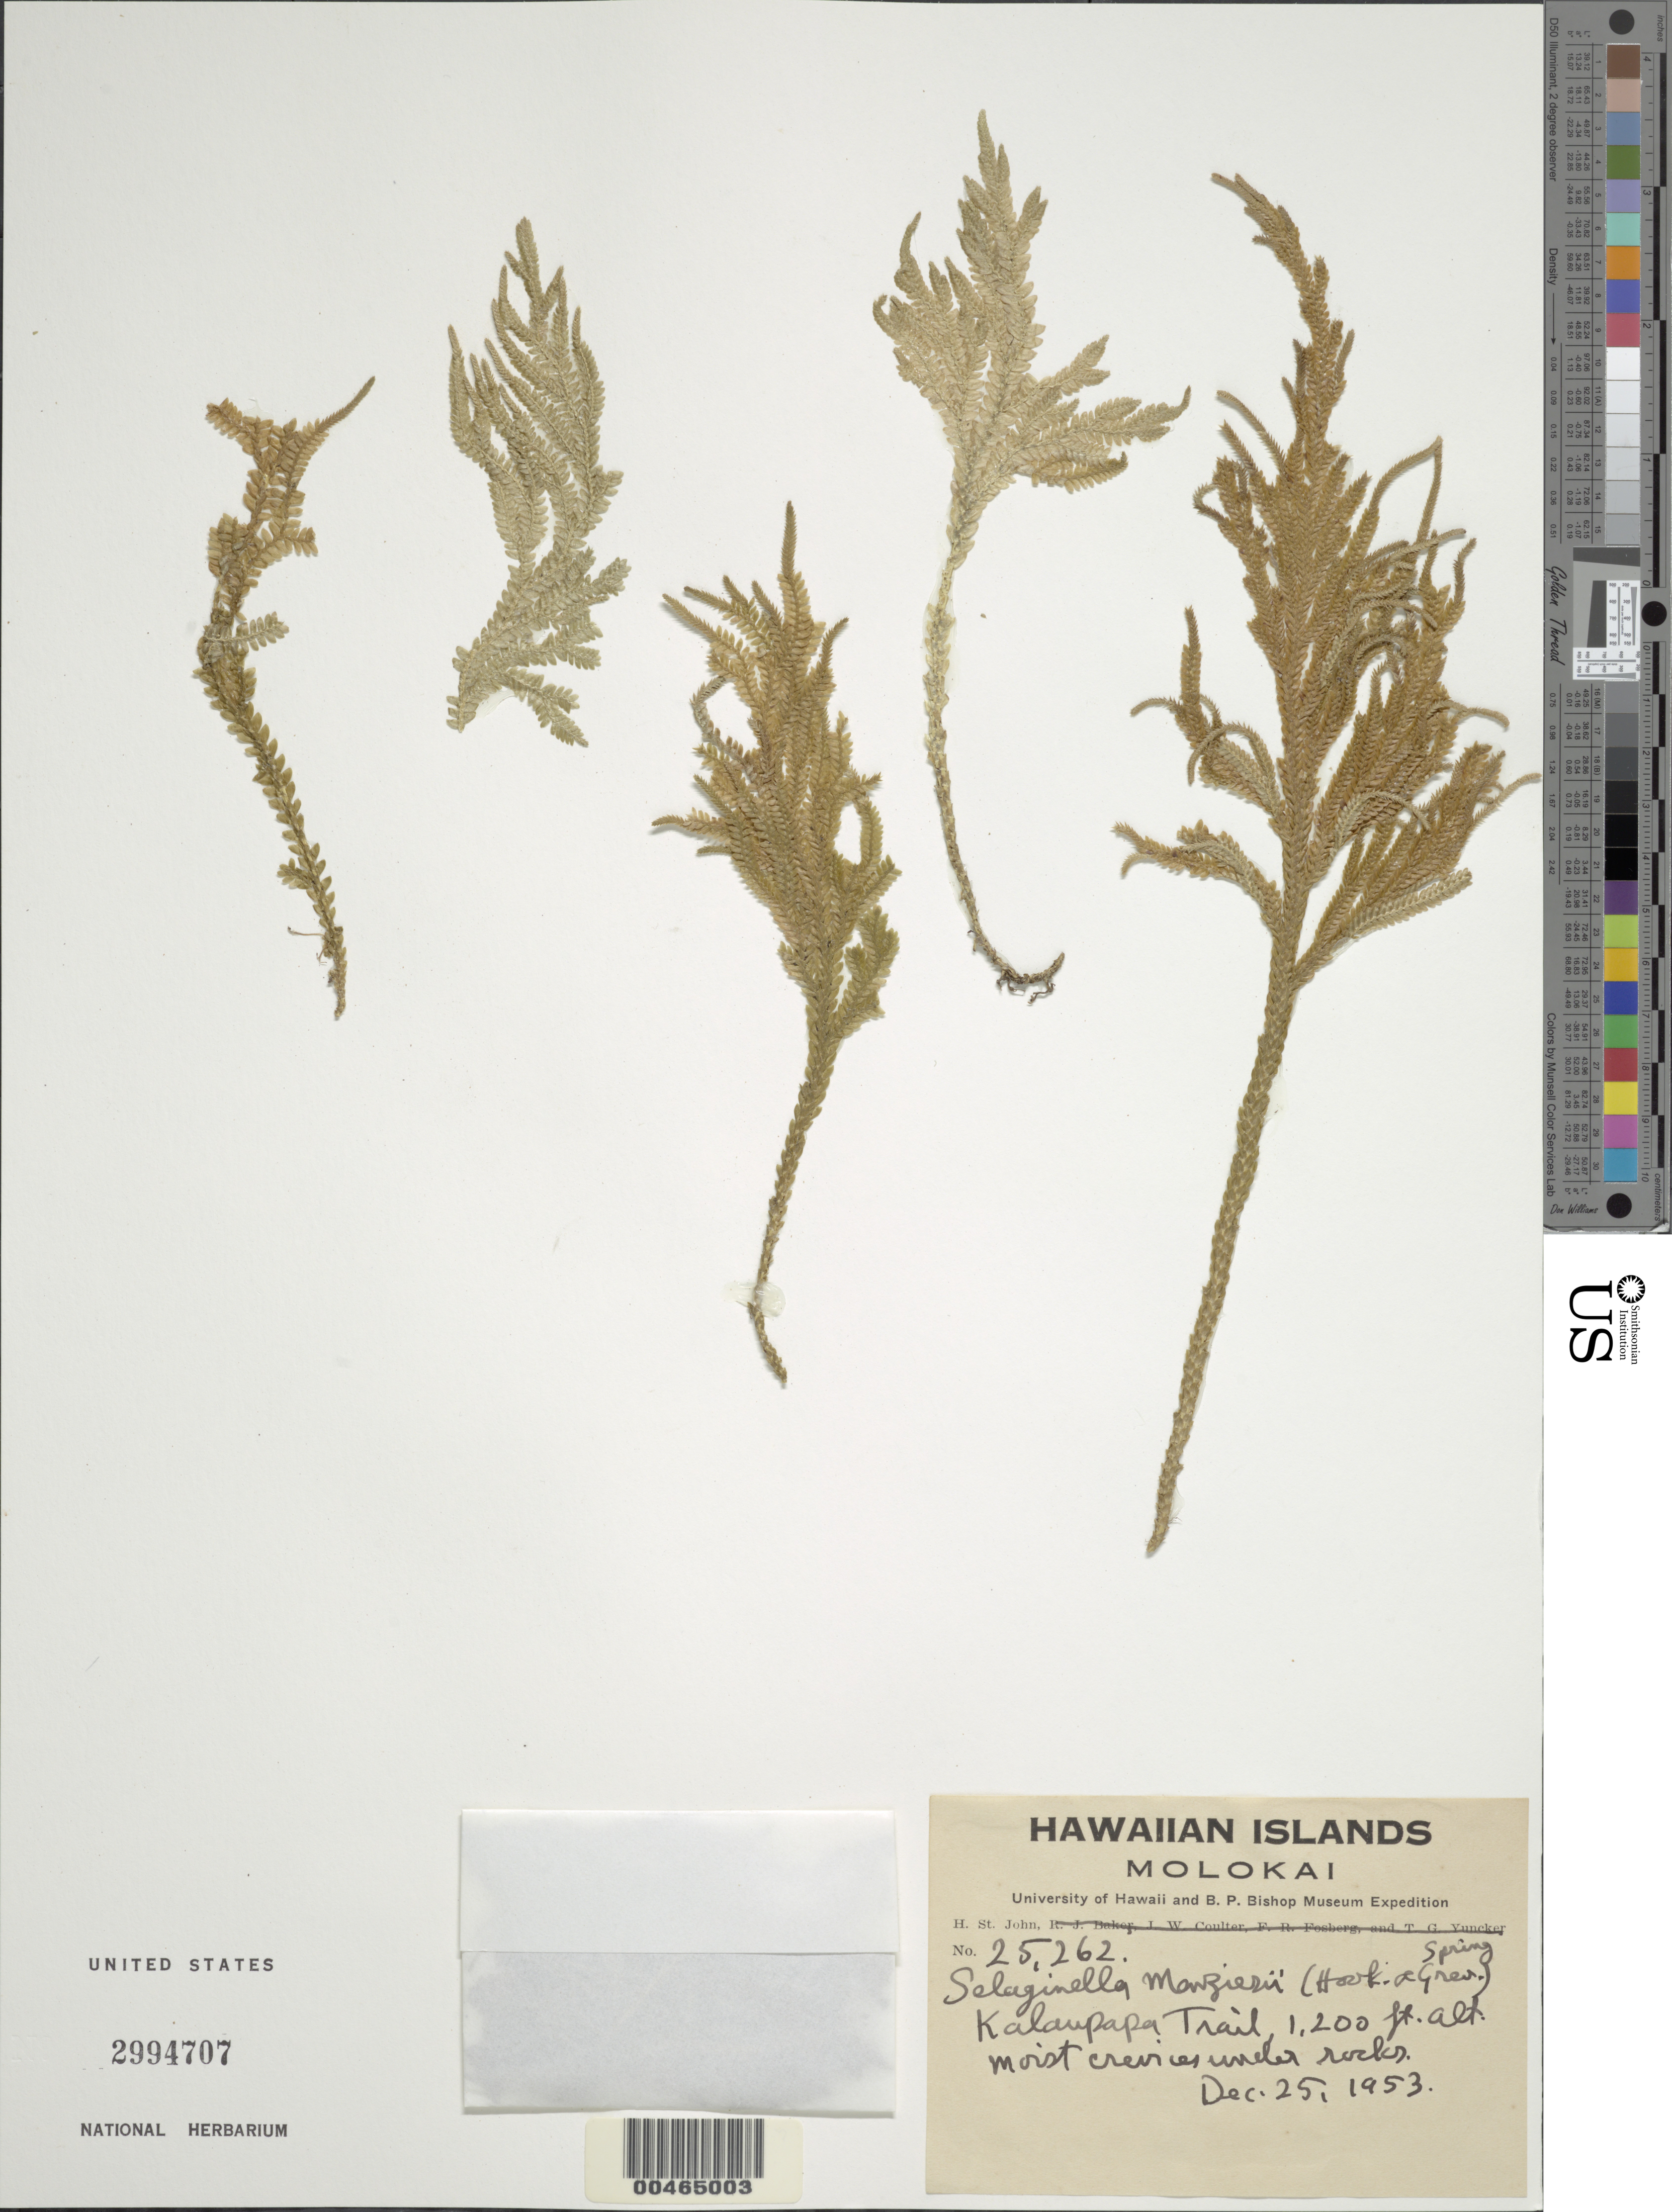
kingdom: Plantae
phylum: Tracheophyta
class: Lycopodiopsida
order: Selaginellales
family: Selaginellaceae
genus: Selaginella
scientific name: Selaginella arbuscula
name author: (Kualf.) Spring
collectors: H. St. John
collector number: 25262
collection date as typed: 25 Dec 1953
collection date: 1953-12-25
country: United States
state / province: Hawaii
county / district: Maui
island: Moloka'i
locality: Kalaupapa Trail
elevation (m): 366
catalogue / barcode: US 2994707